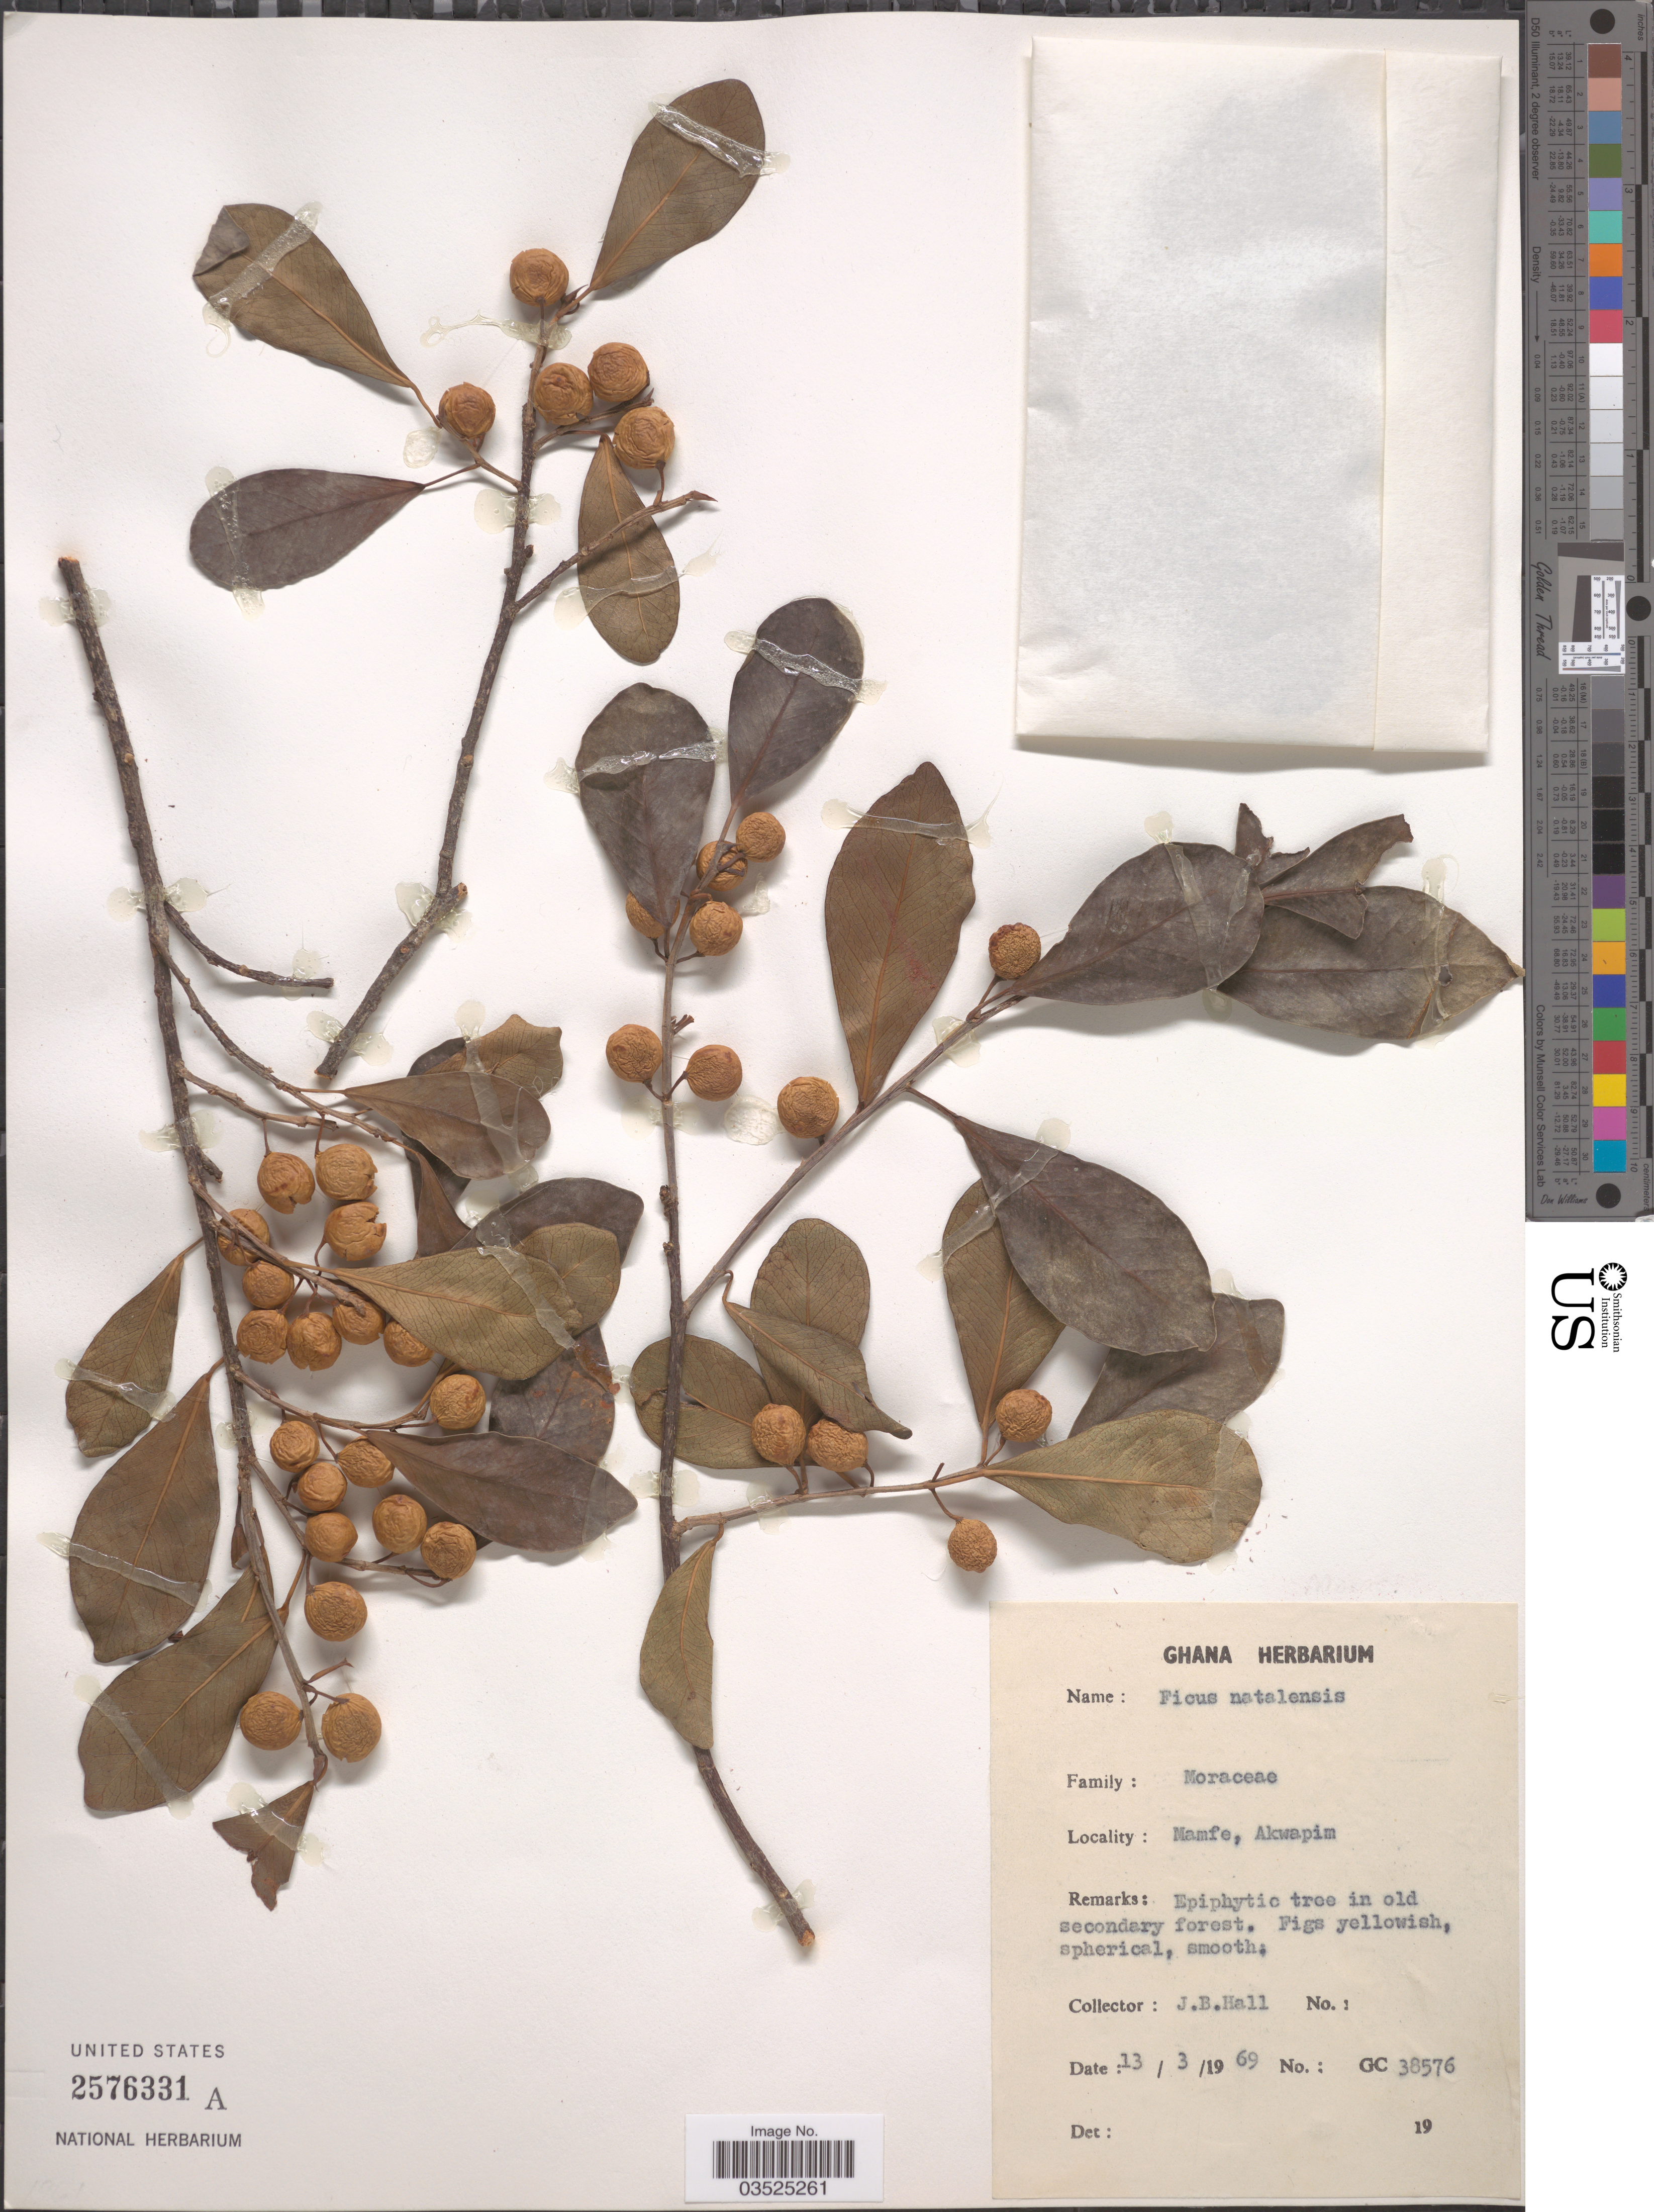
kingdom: Plantae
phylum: Tracheophyta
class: Magnoliopsida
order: Rosales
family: Moraceae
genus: Ficus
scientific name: Ficus natalensis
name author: Hochst.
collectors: J. Hall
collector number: GC 38576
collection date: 1969-03-13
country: Ghana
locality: Mamfe, Akwapim.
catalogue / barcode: US 2576331A